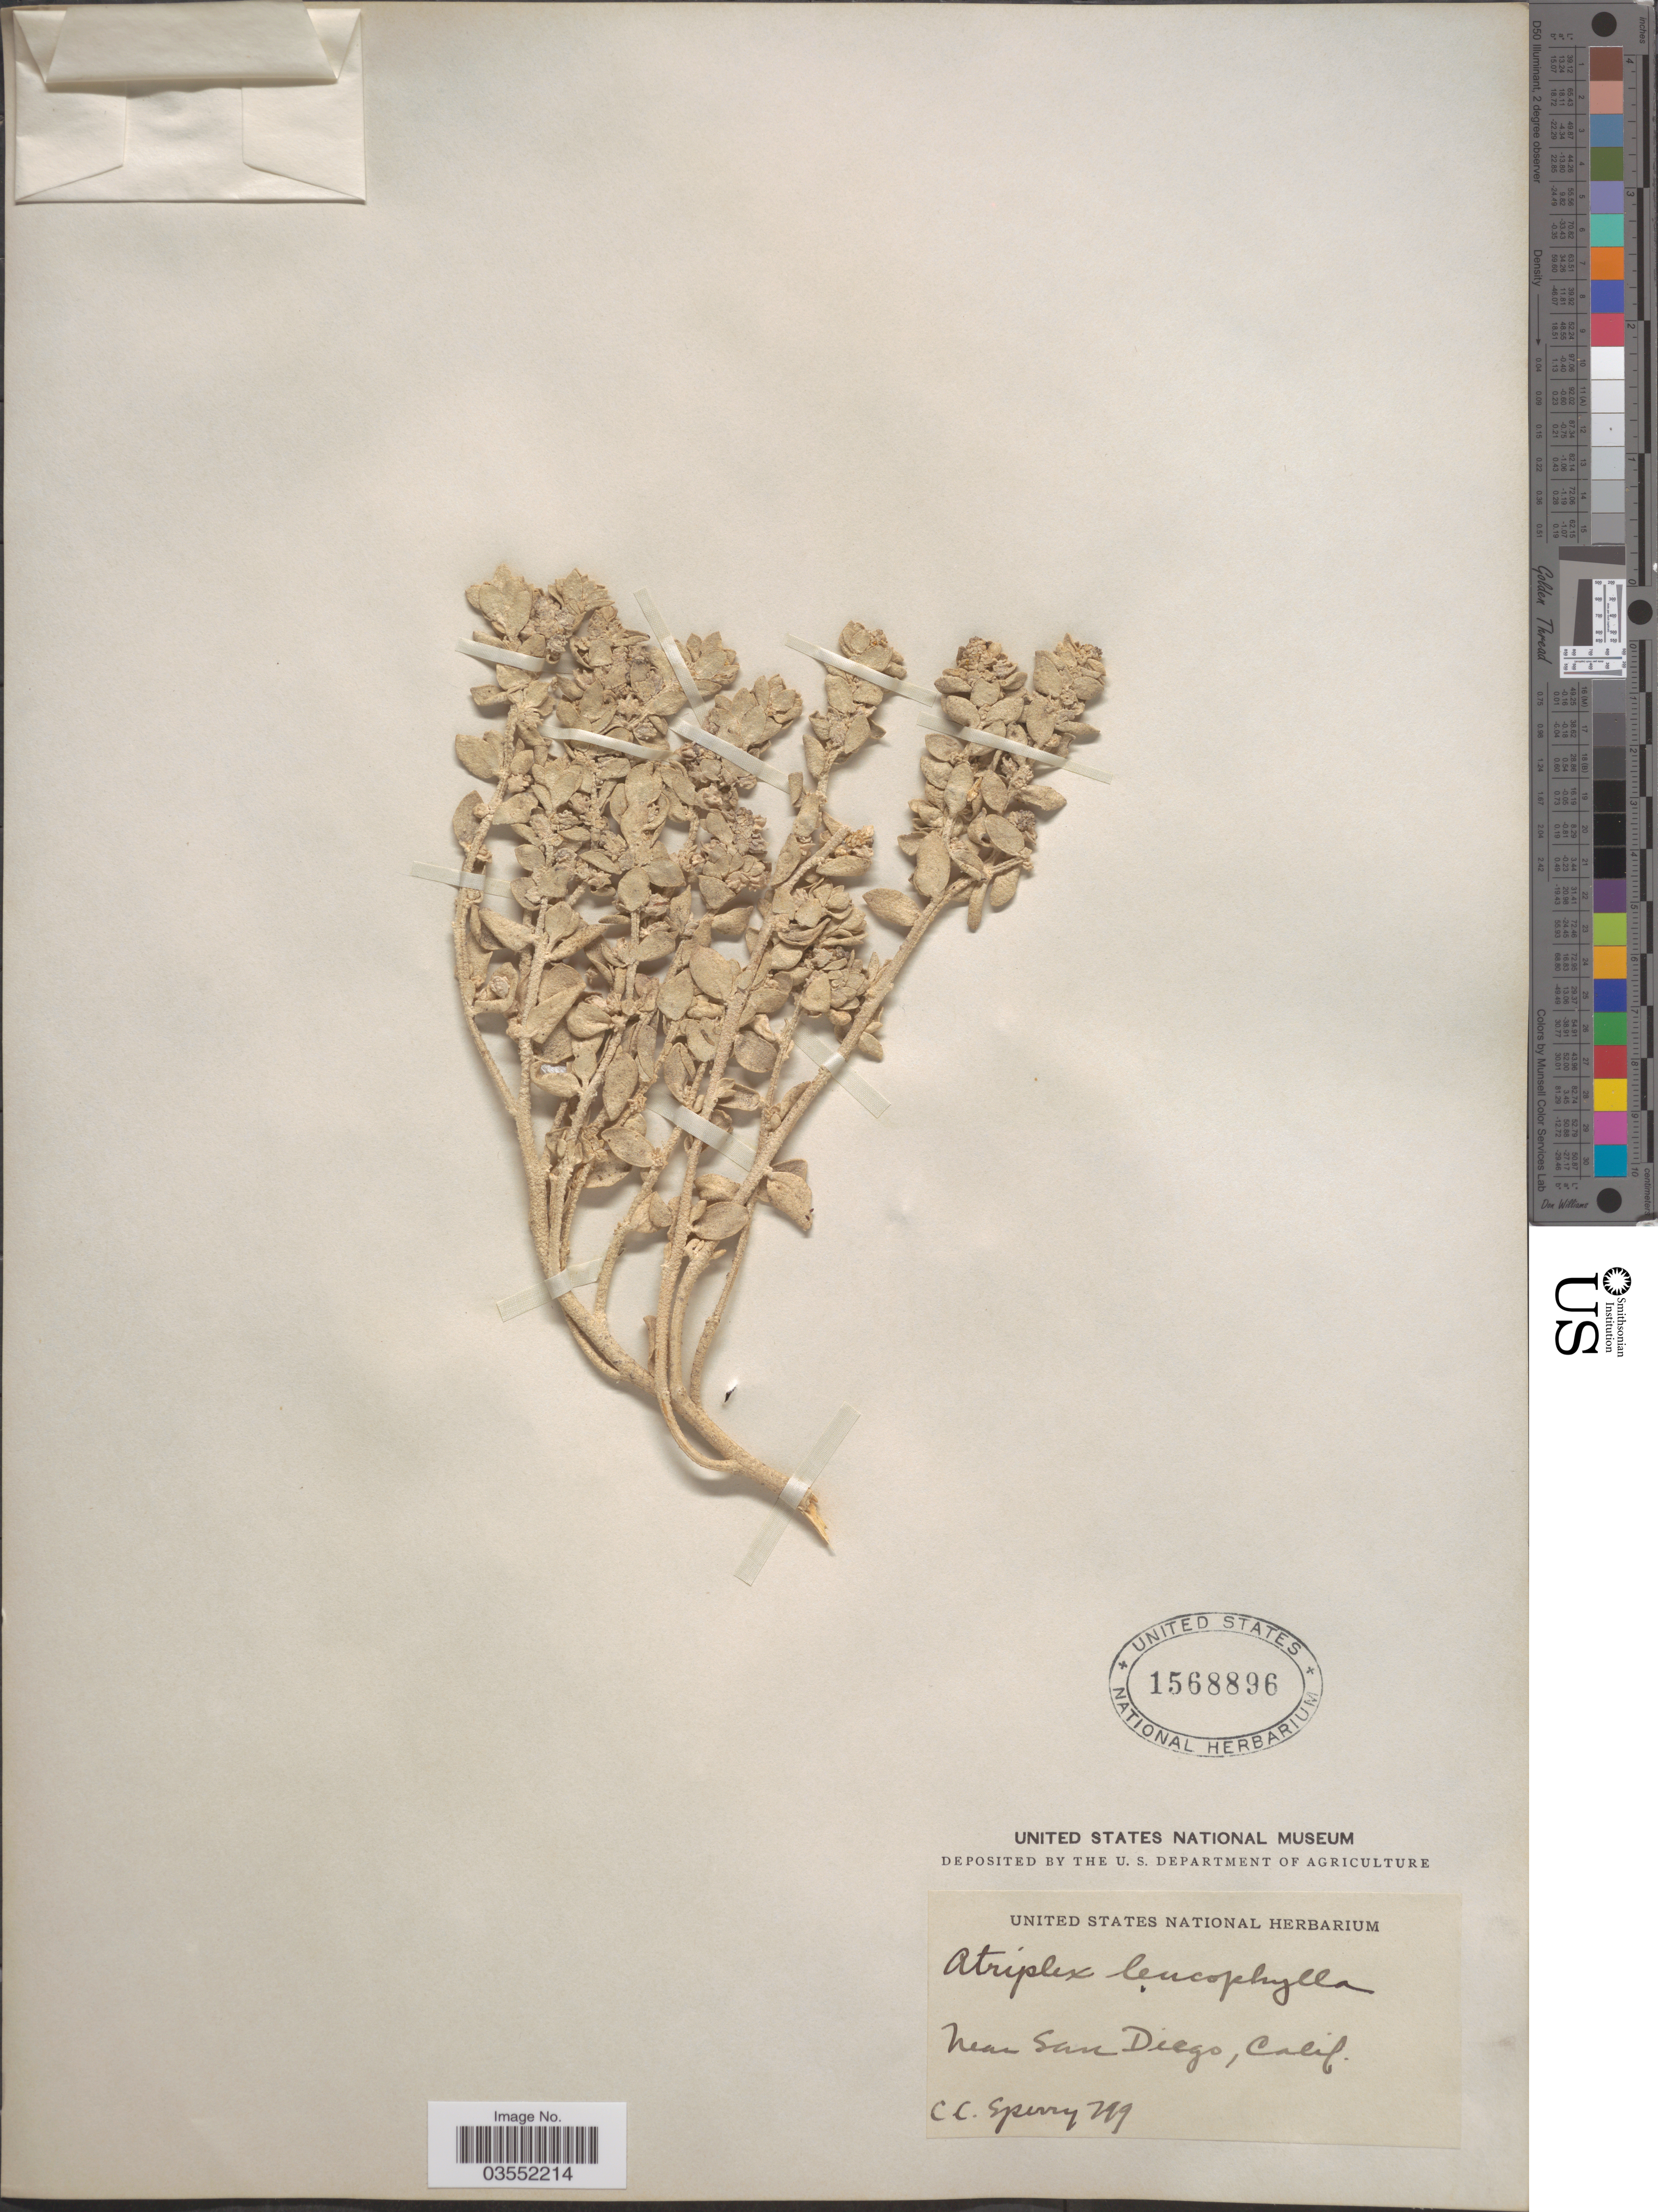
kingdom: Plantae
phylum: Tracheophyta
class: Magnoliopsida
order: Caryophyllales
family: Amaranthaceae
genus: Atriplex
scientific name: Atriplex leucophylla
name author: (Moq.) D. Dietr.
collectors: C. C. Sperry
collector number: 799*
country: United States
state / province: California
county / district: San Diego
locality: Near San Diego.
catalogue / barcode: US 1568896